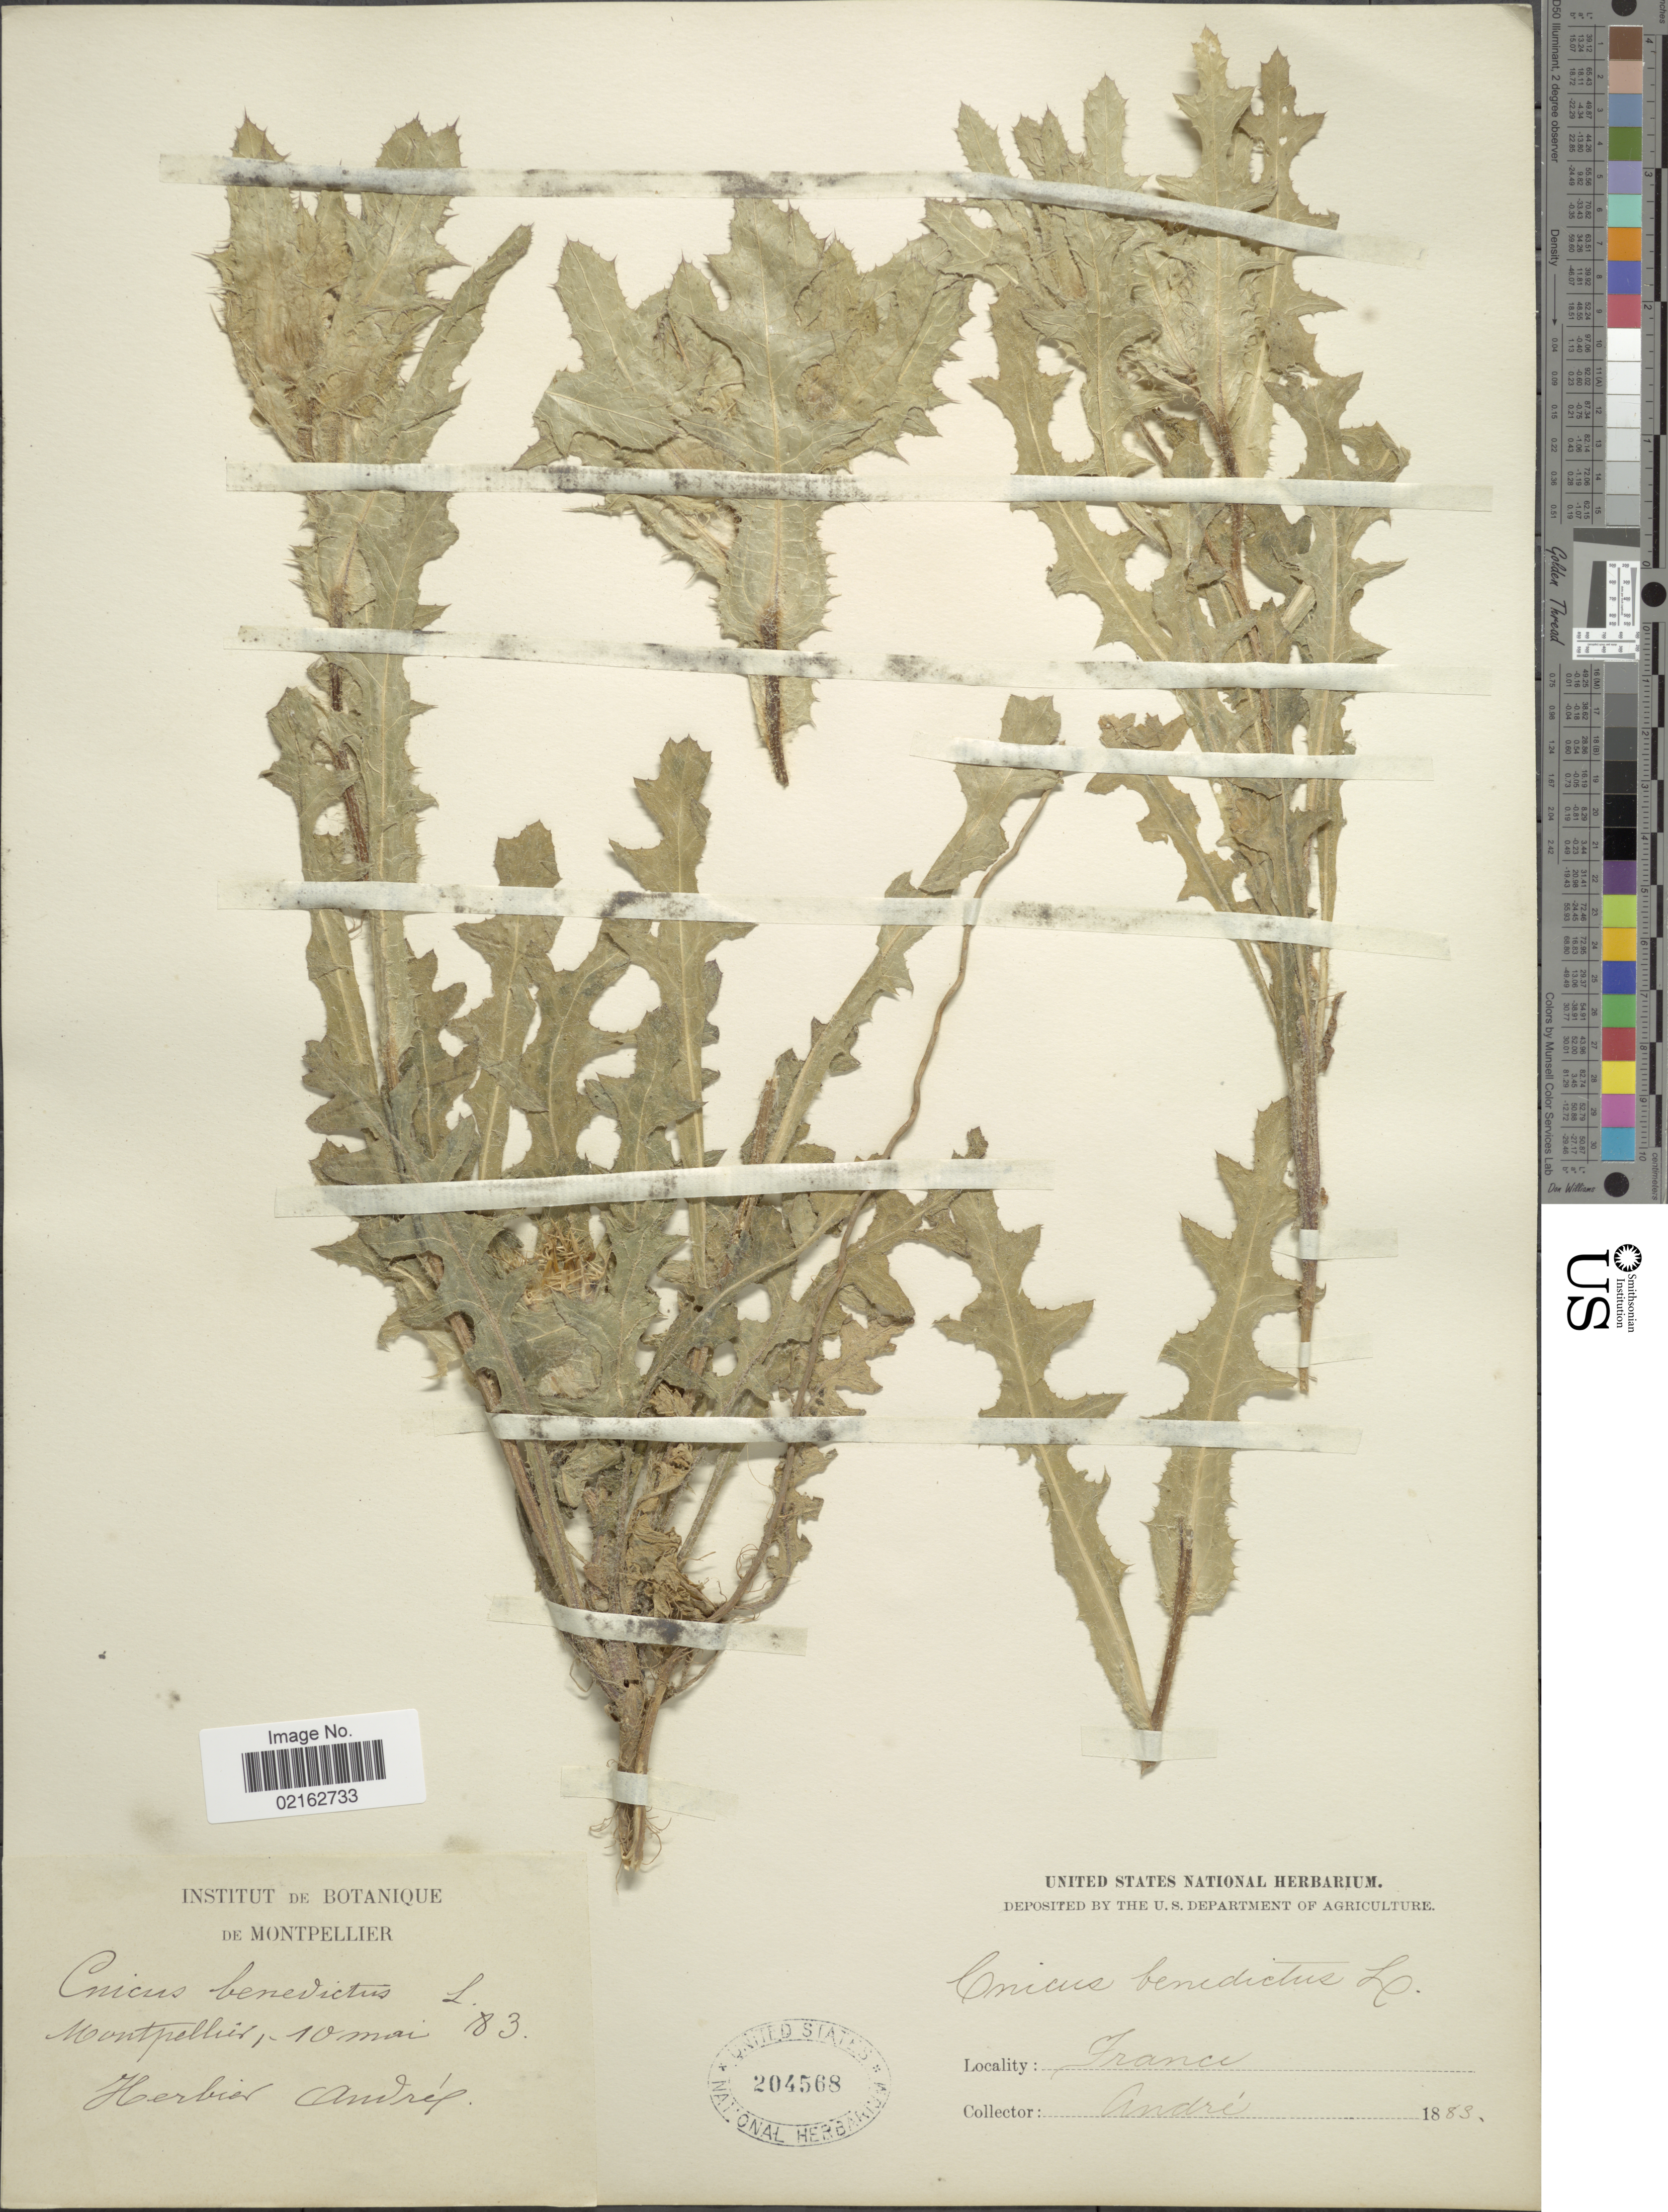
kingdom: Plantae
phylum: Tracheophyta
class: Magnoliopsida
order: Asterales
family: Asteraceae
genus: Centaurea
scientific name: Centaurea benedicta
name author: (L.) L.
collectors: André, --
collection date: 1883-05-10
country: France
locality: Montpellier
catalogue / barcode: US 204568